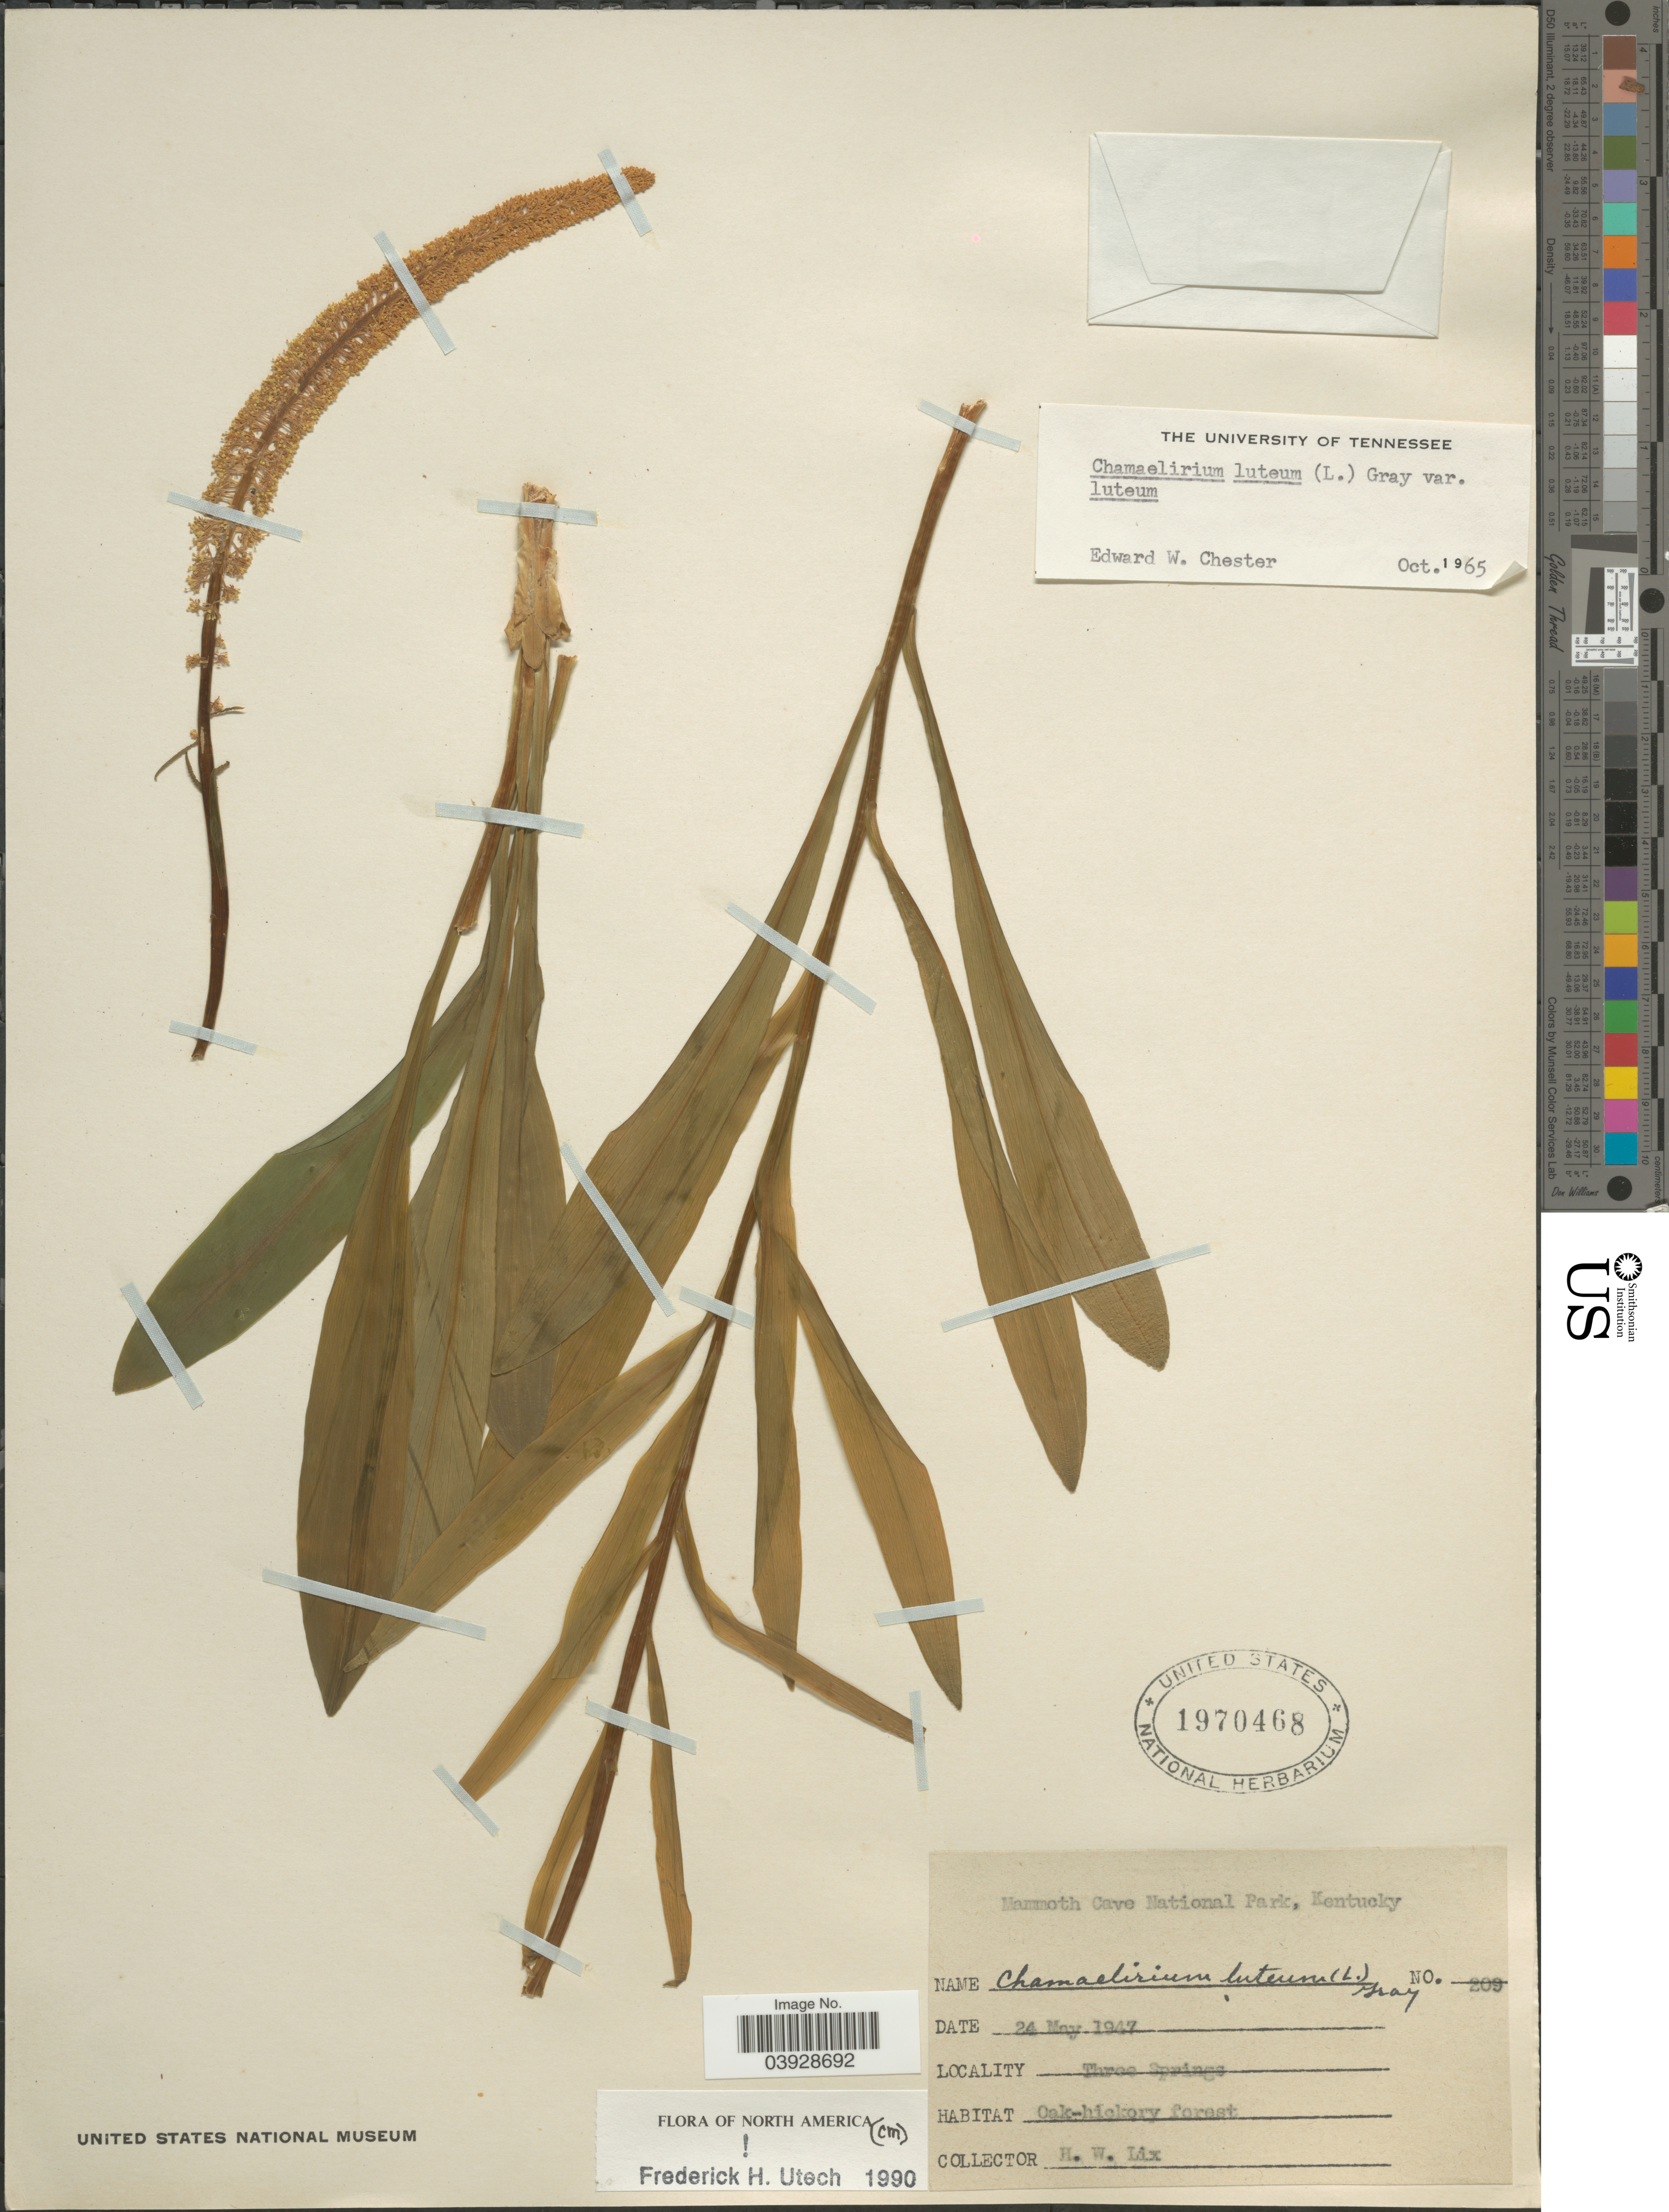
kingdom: Plantae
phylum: Tracheophyta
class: Liliopsida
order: Liliales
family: Melanthiaceae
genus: Chamaelirium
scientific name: Chamaelirium luteum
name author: (L.) A. Gray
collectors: H. W. Lix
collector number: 209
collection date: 1947-05-24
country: United States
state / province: Kentucky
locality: Mammoth Cave National Park. Three Springs.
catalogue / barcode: US 1970468